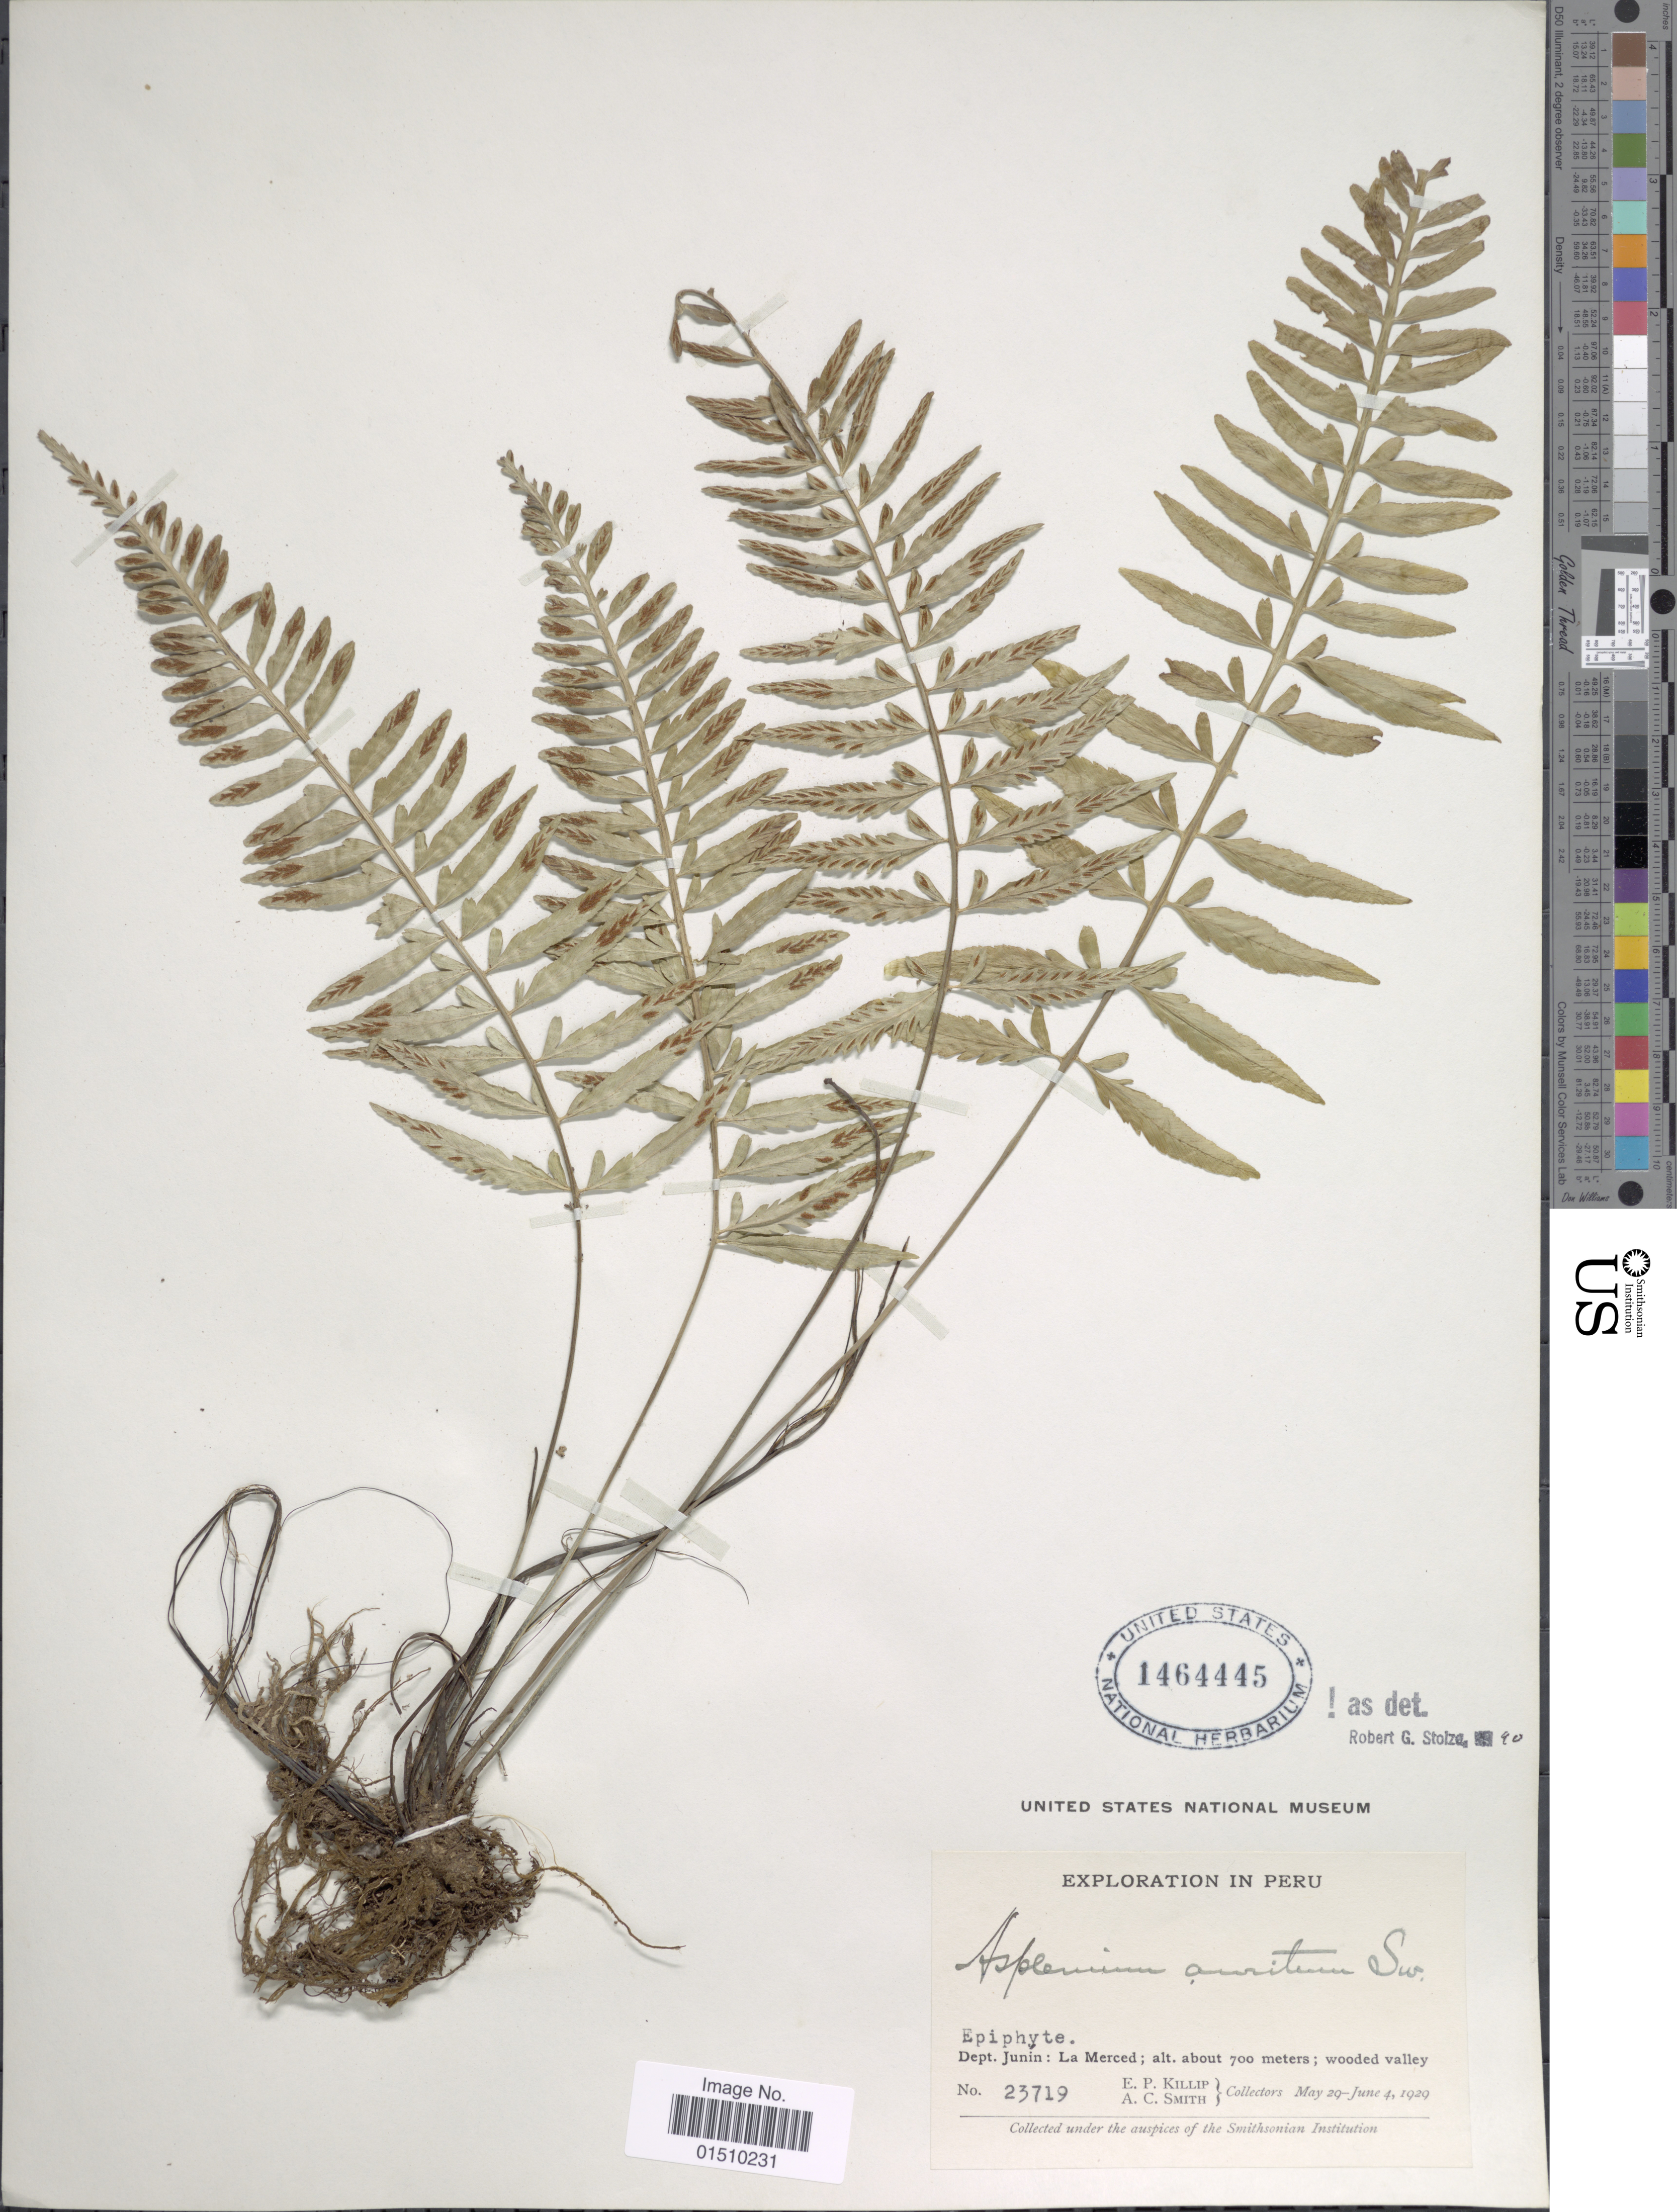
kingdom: Plantae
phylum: Tracheophyta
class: Polypodiopsida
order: Polypodiales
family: Aspleniaceae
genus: Asplenium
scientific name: Asplenium auritum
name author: Sw.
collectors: E. P. Killip & A. C. Smith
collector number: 23719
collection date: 1929-05-29/1929-06-04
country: Peru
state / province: Junín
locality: Peru, Dept. Junin: La Merced.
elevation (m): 700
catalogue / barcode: US 1464445